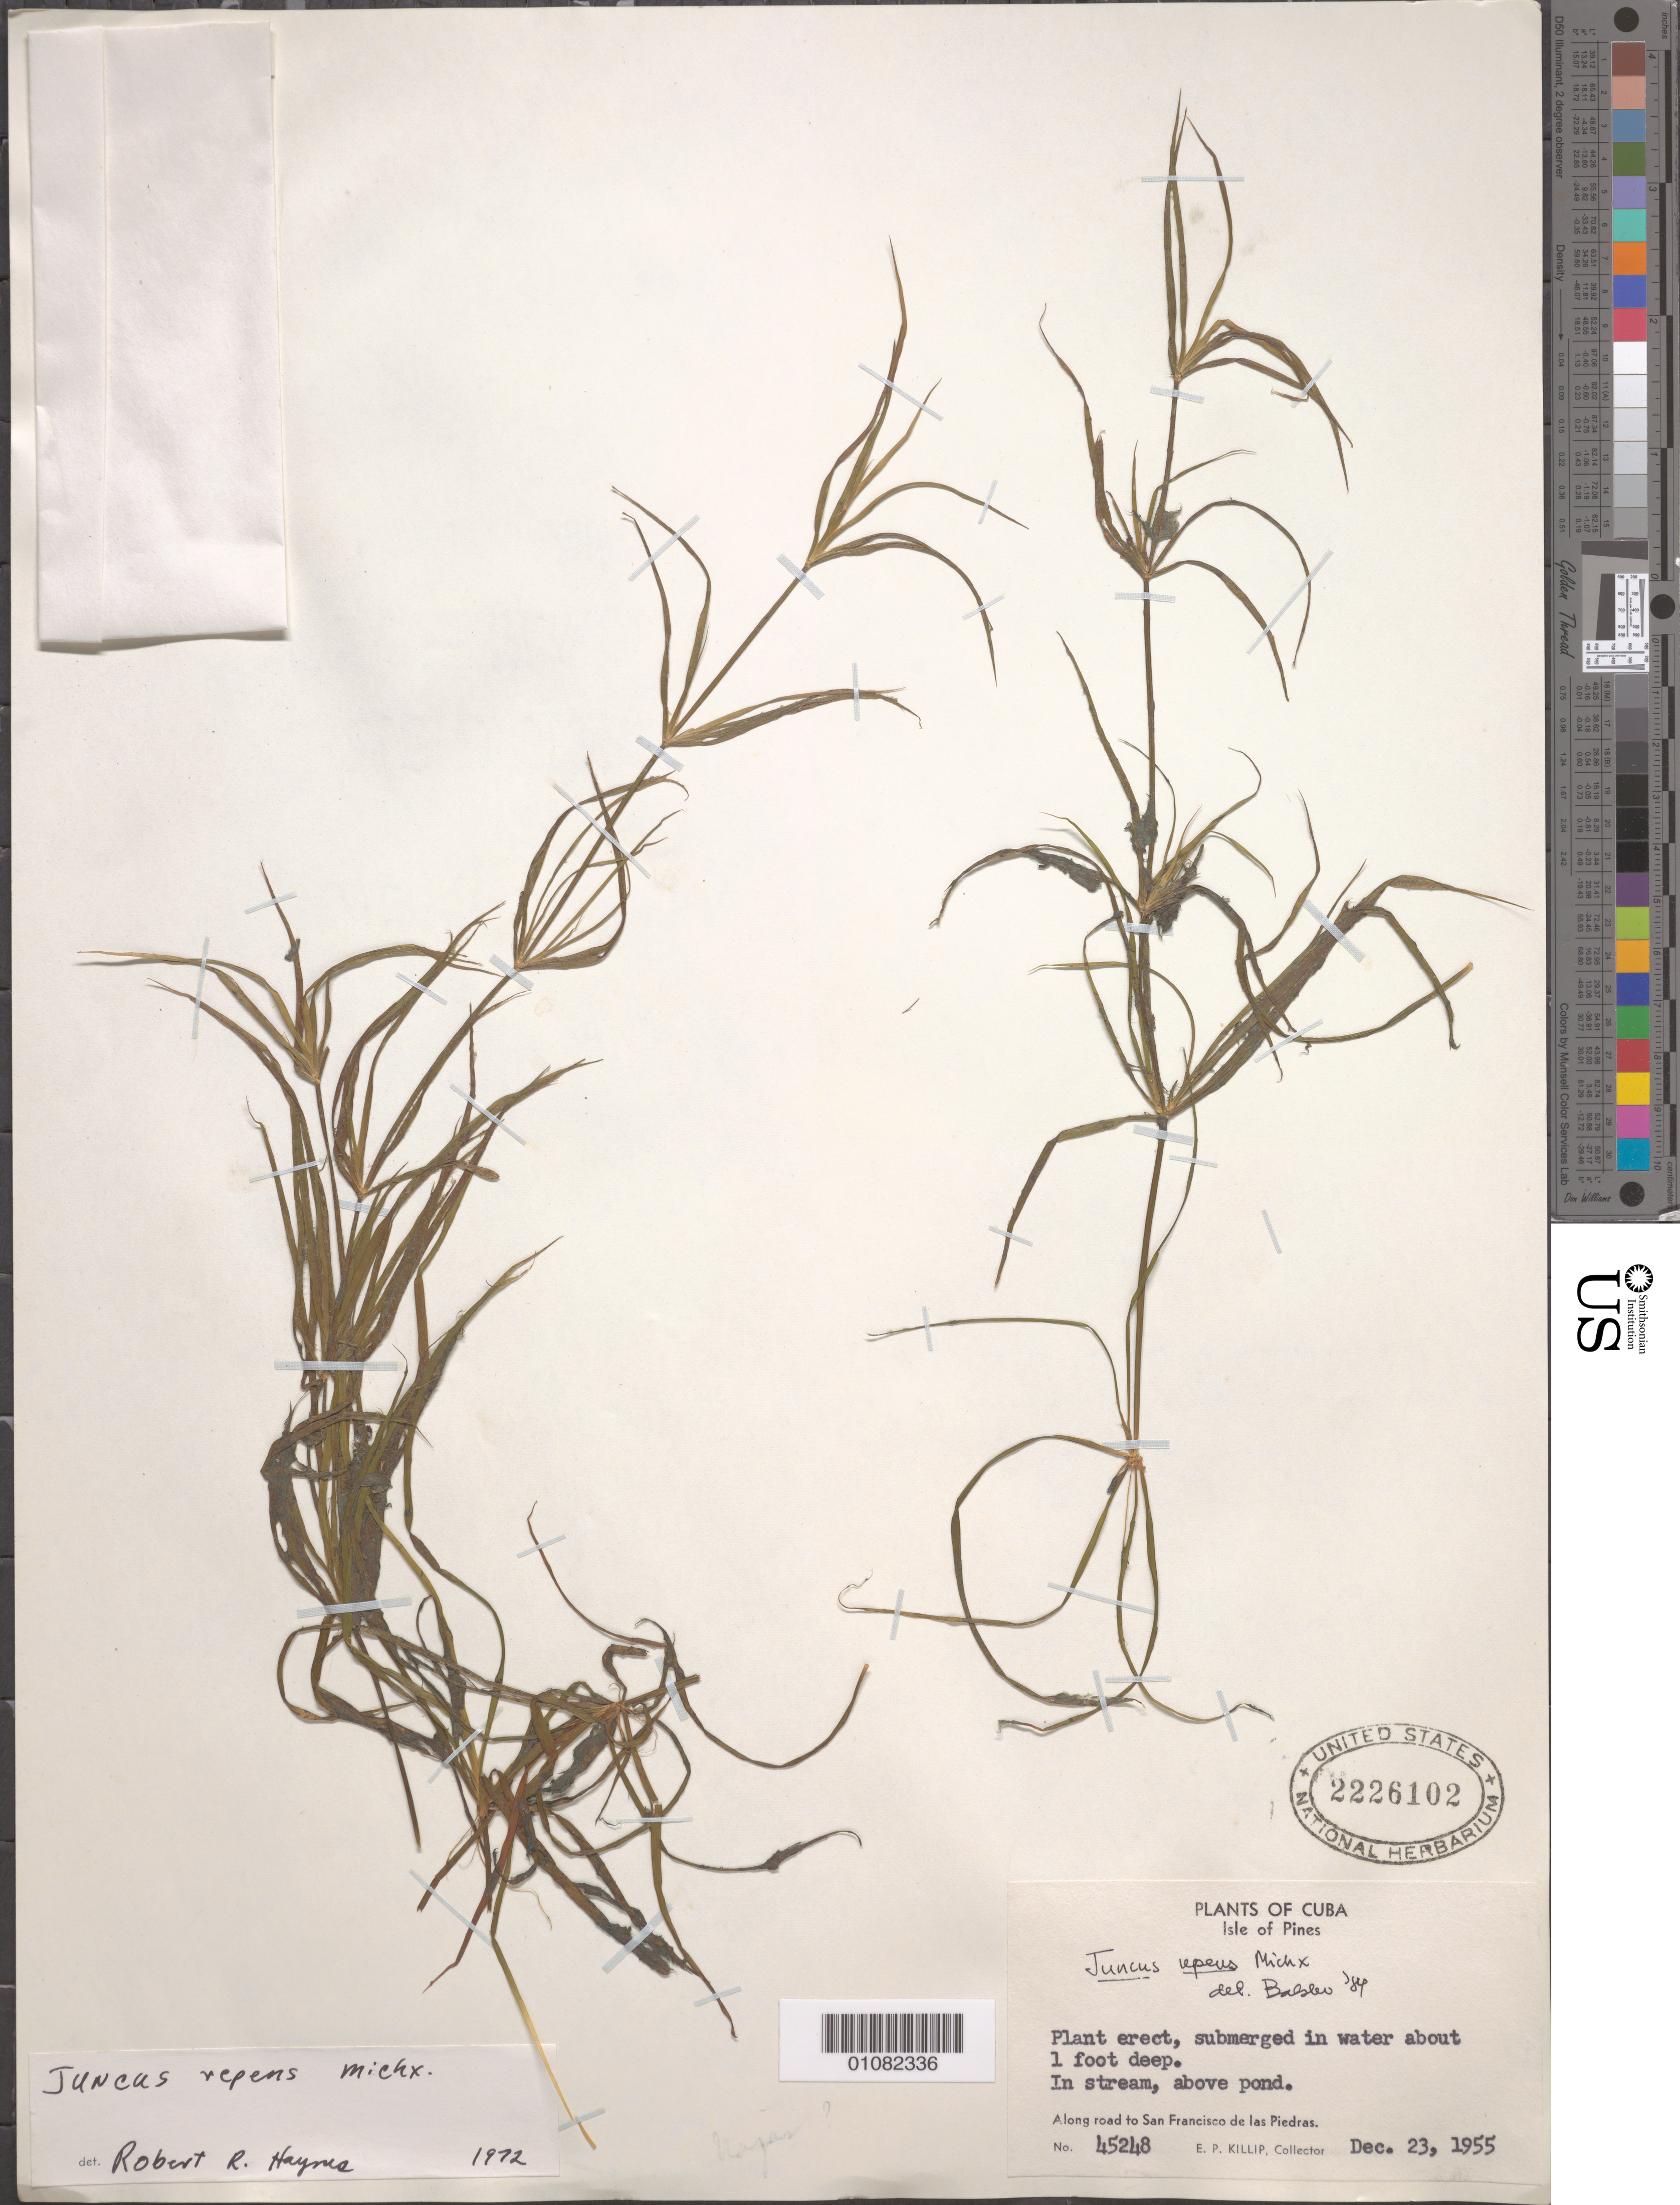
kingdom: Plantae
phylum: Tracheophyta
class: Liliopsida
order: Poales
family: Juncaceae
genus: Juncus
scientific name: Juncus repens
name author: Michx.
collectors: E. P. Killip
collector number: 45248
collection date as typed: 23 Dec 1955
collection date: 1955-12-23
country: Cuba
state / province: Isla de La Juventud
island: Isla de la Juventud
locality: Isle of Pines, Along road to San Francisco de las Piedras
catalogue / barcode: US 2226102